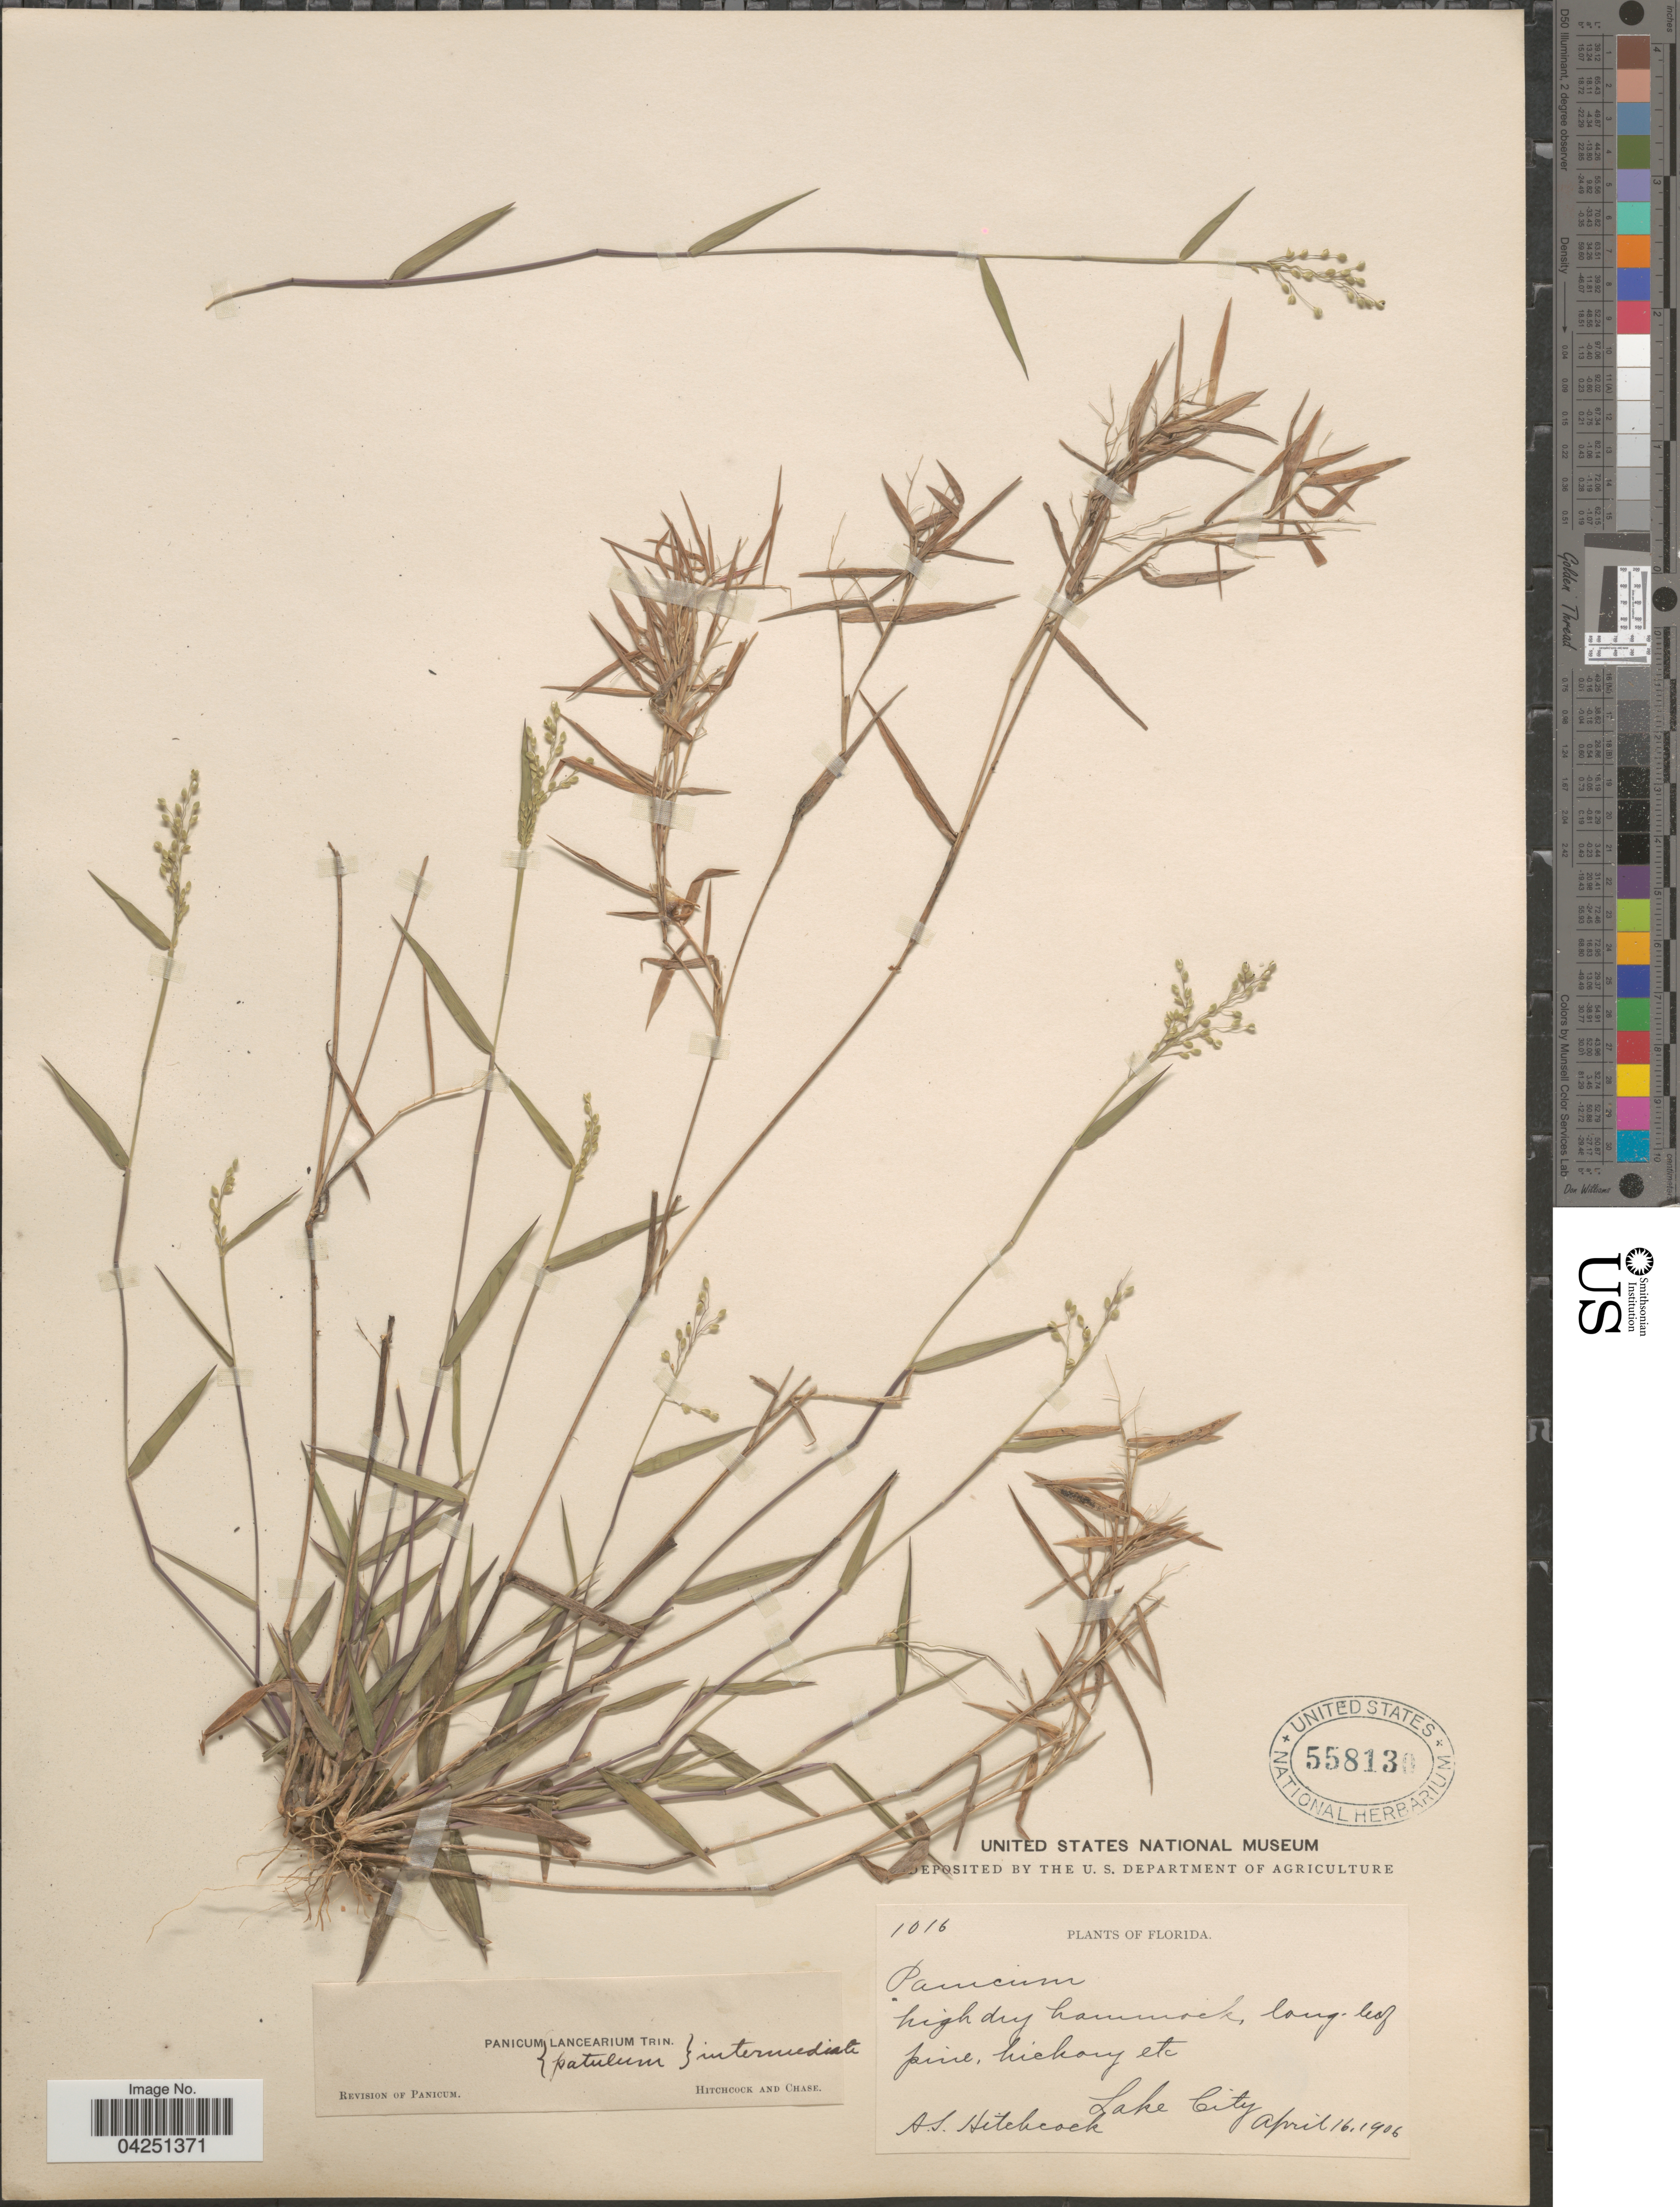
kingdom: Plantae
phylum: Tracheophyta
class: Liliopsida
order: Poales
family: Poaceae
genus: Dichanthelium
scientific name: Dichanthelium acuminatum var. acuminatum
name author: (Sw.) Gould & C.A. Clark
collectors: A. S. Hitchcock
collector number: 1016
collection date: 1906-04-16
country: United States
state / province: Florida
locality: High dry hammock, long-leaf pine, hickory etc. Lake City.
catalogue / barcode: US 558130